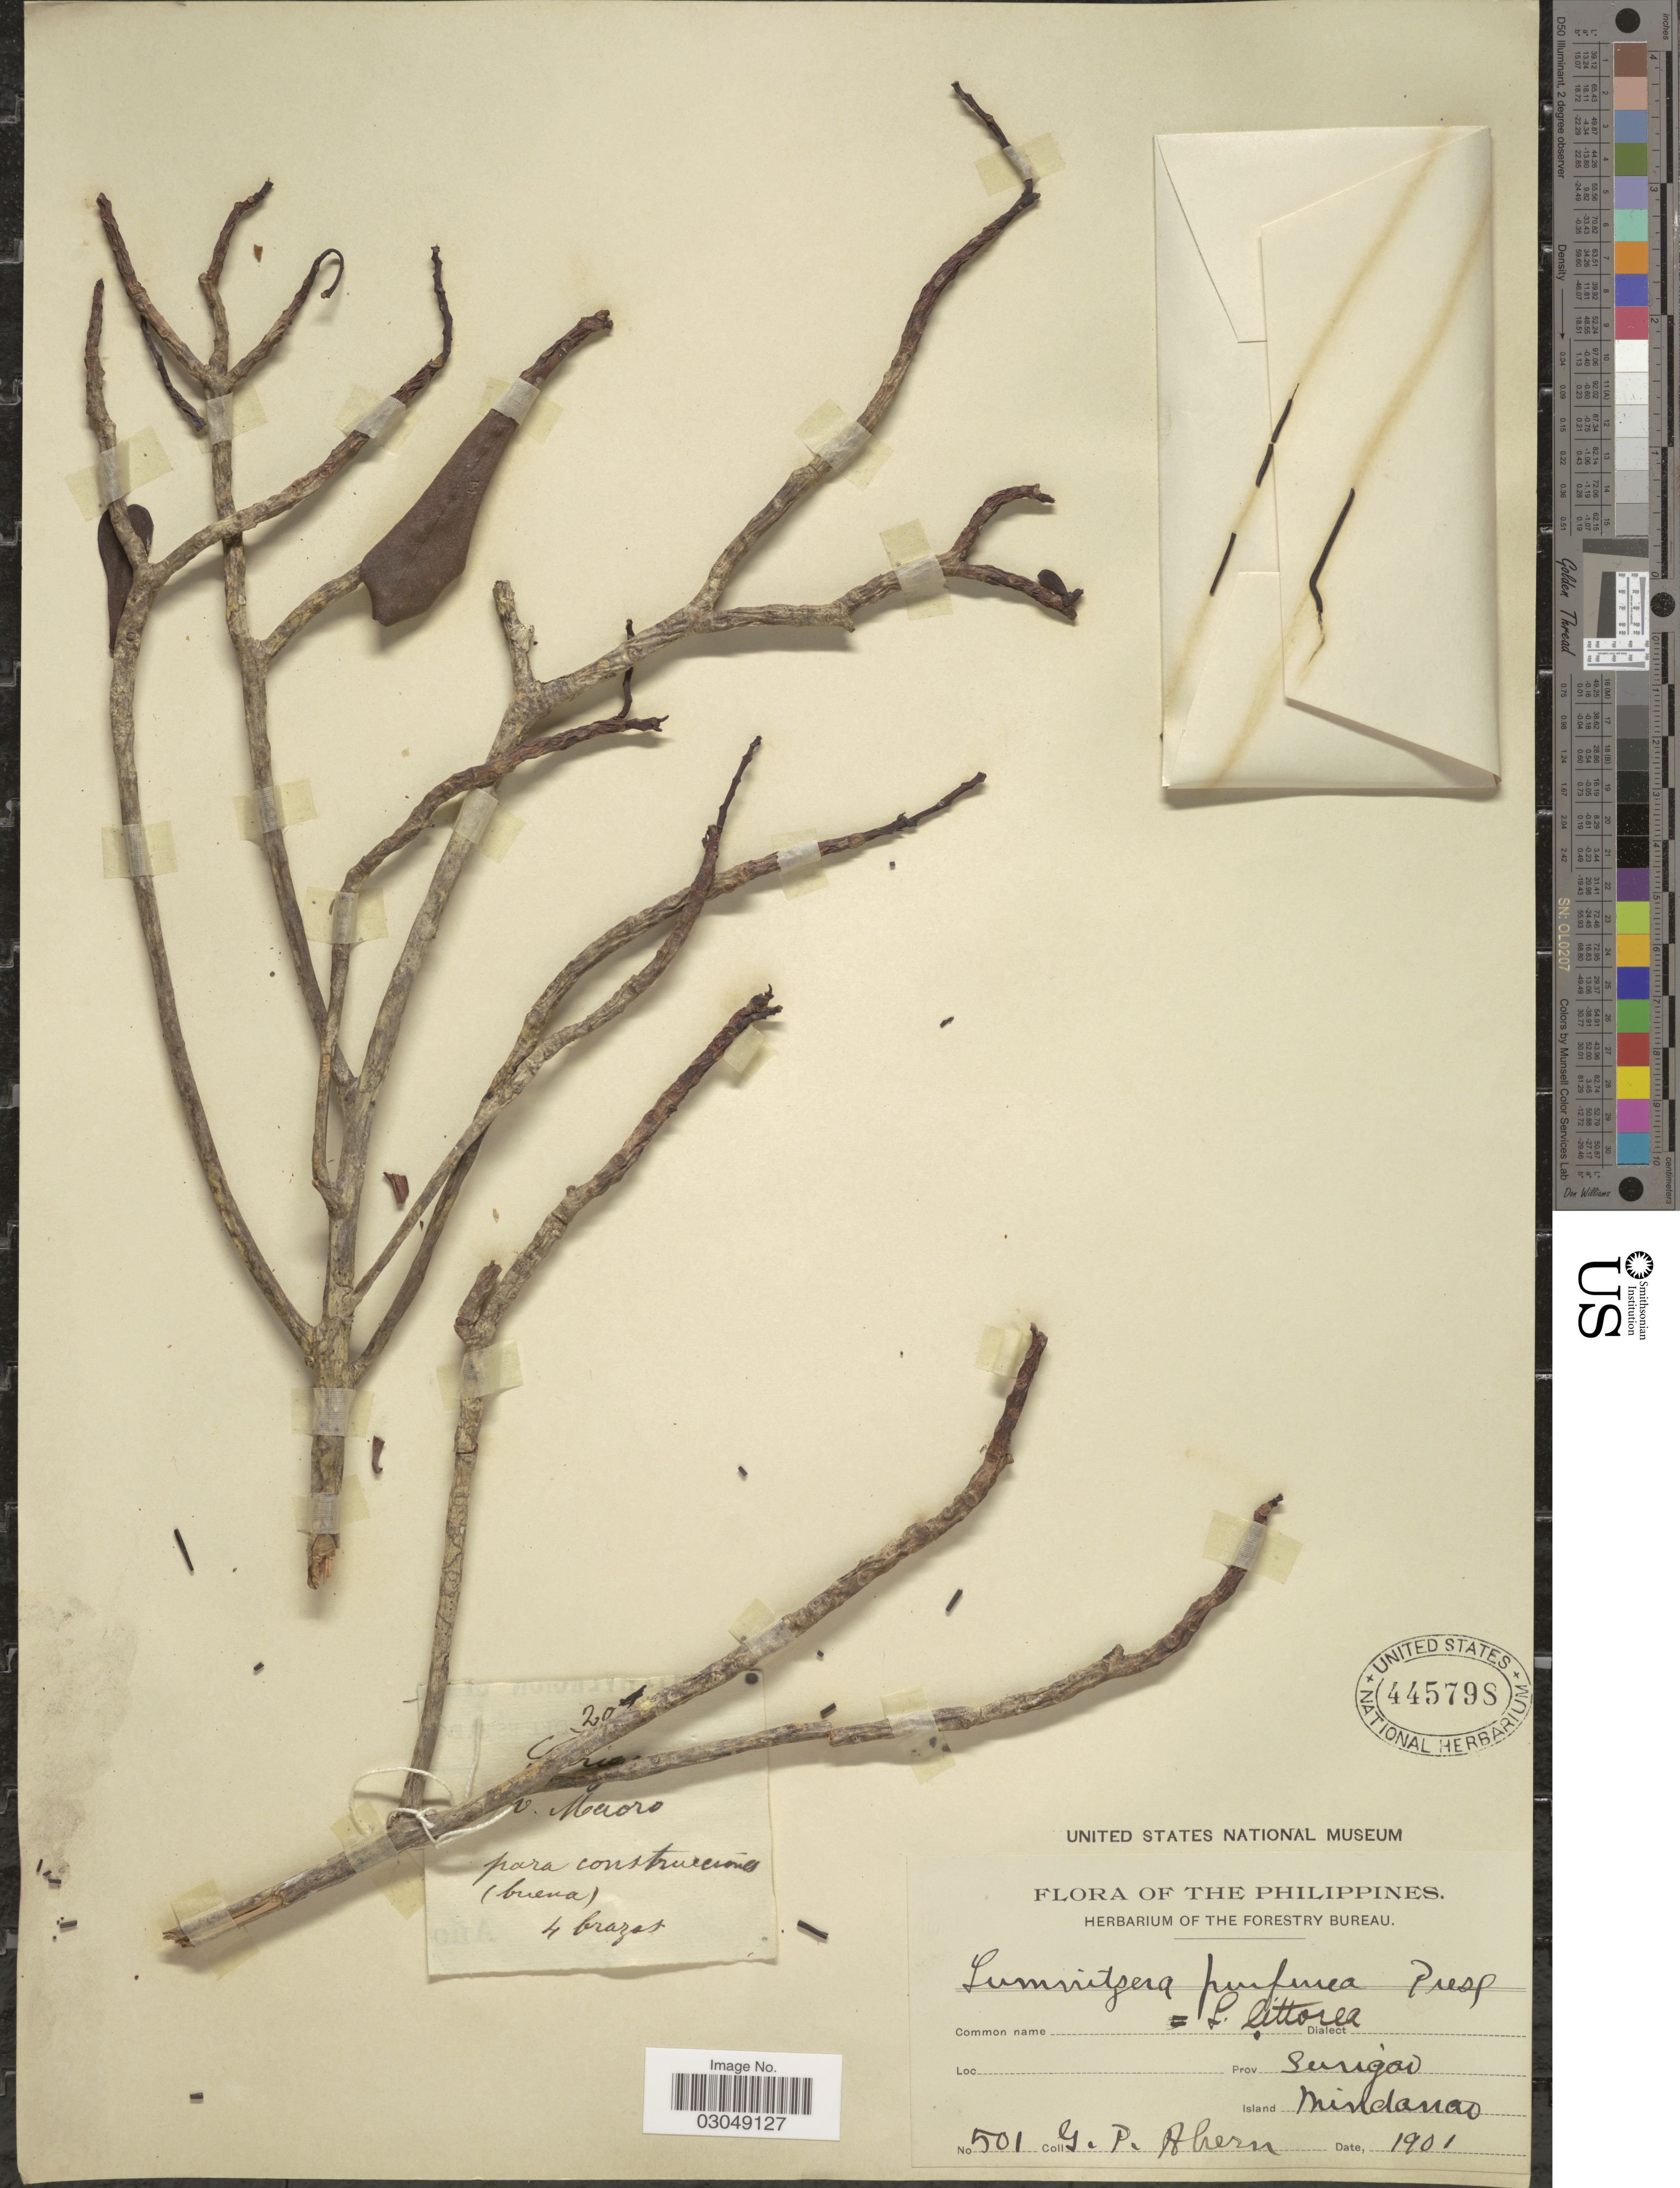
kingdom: Plantae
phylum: Tracheophyta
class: Magnoliopsida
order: Myrtales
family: Combretaceae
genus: Lumnitzera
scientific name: Lumnitzera littorea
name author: (Jack) Voight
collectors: G. Ahern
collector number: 501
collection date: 1901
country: Philippines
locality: Prov. Surigon. Island Mindanao.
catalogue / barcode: US 445798